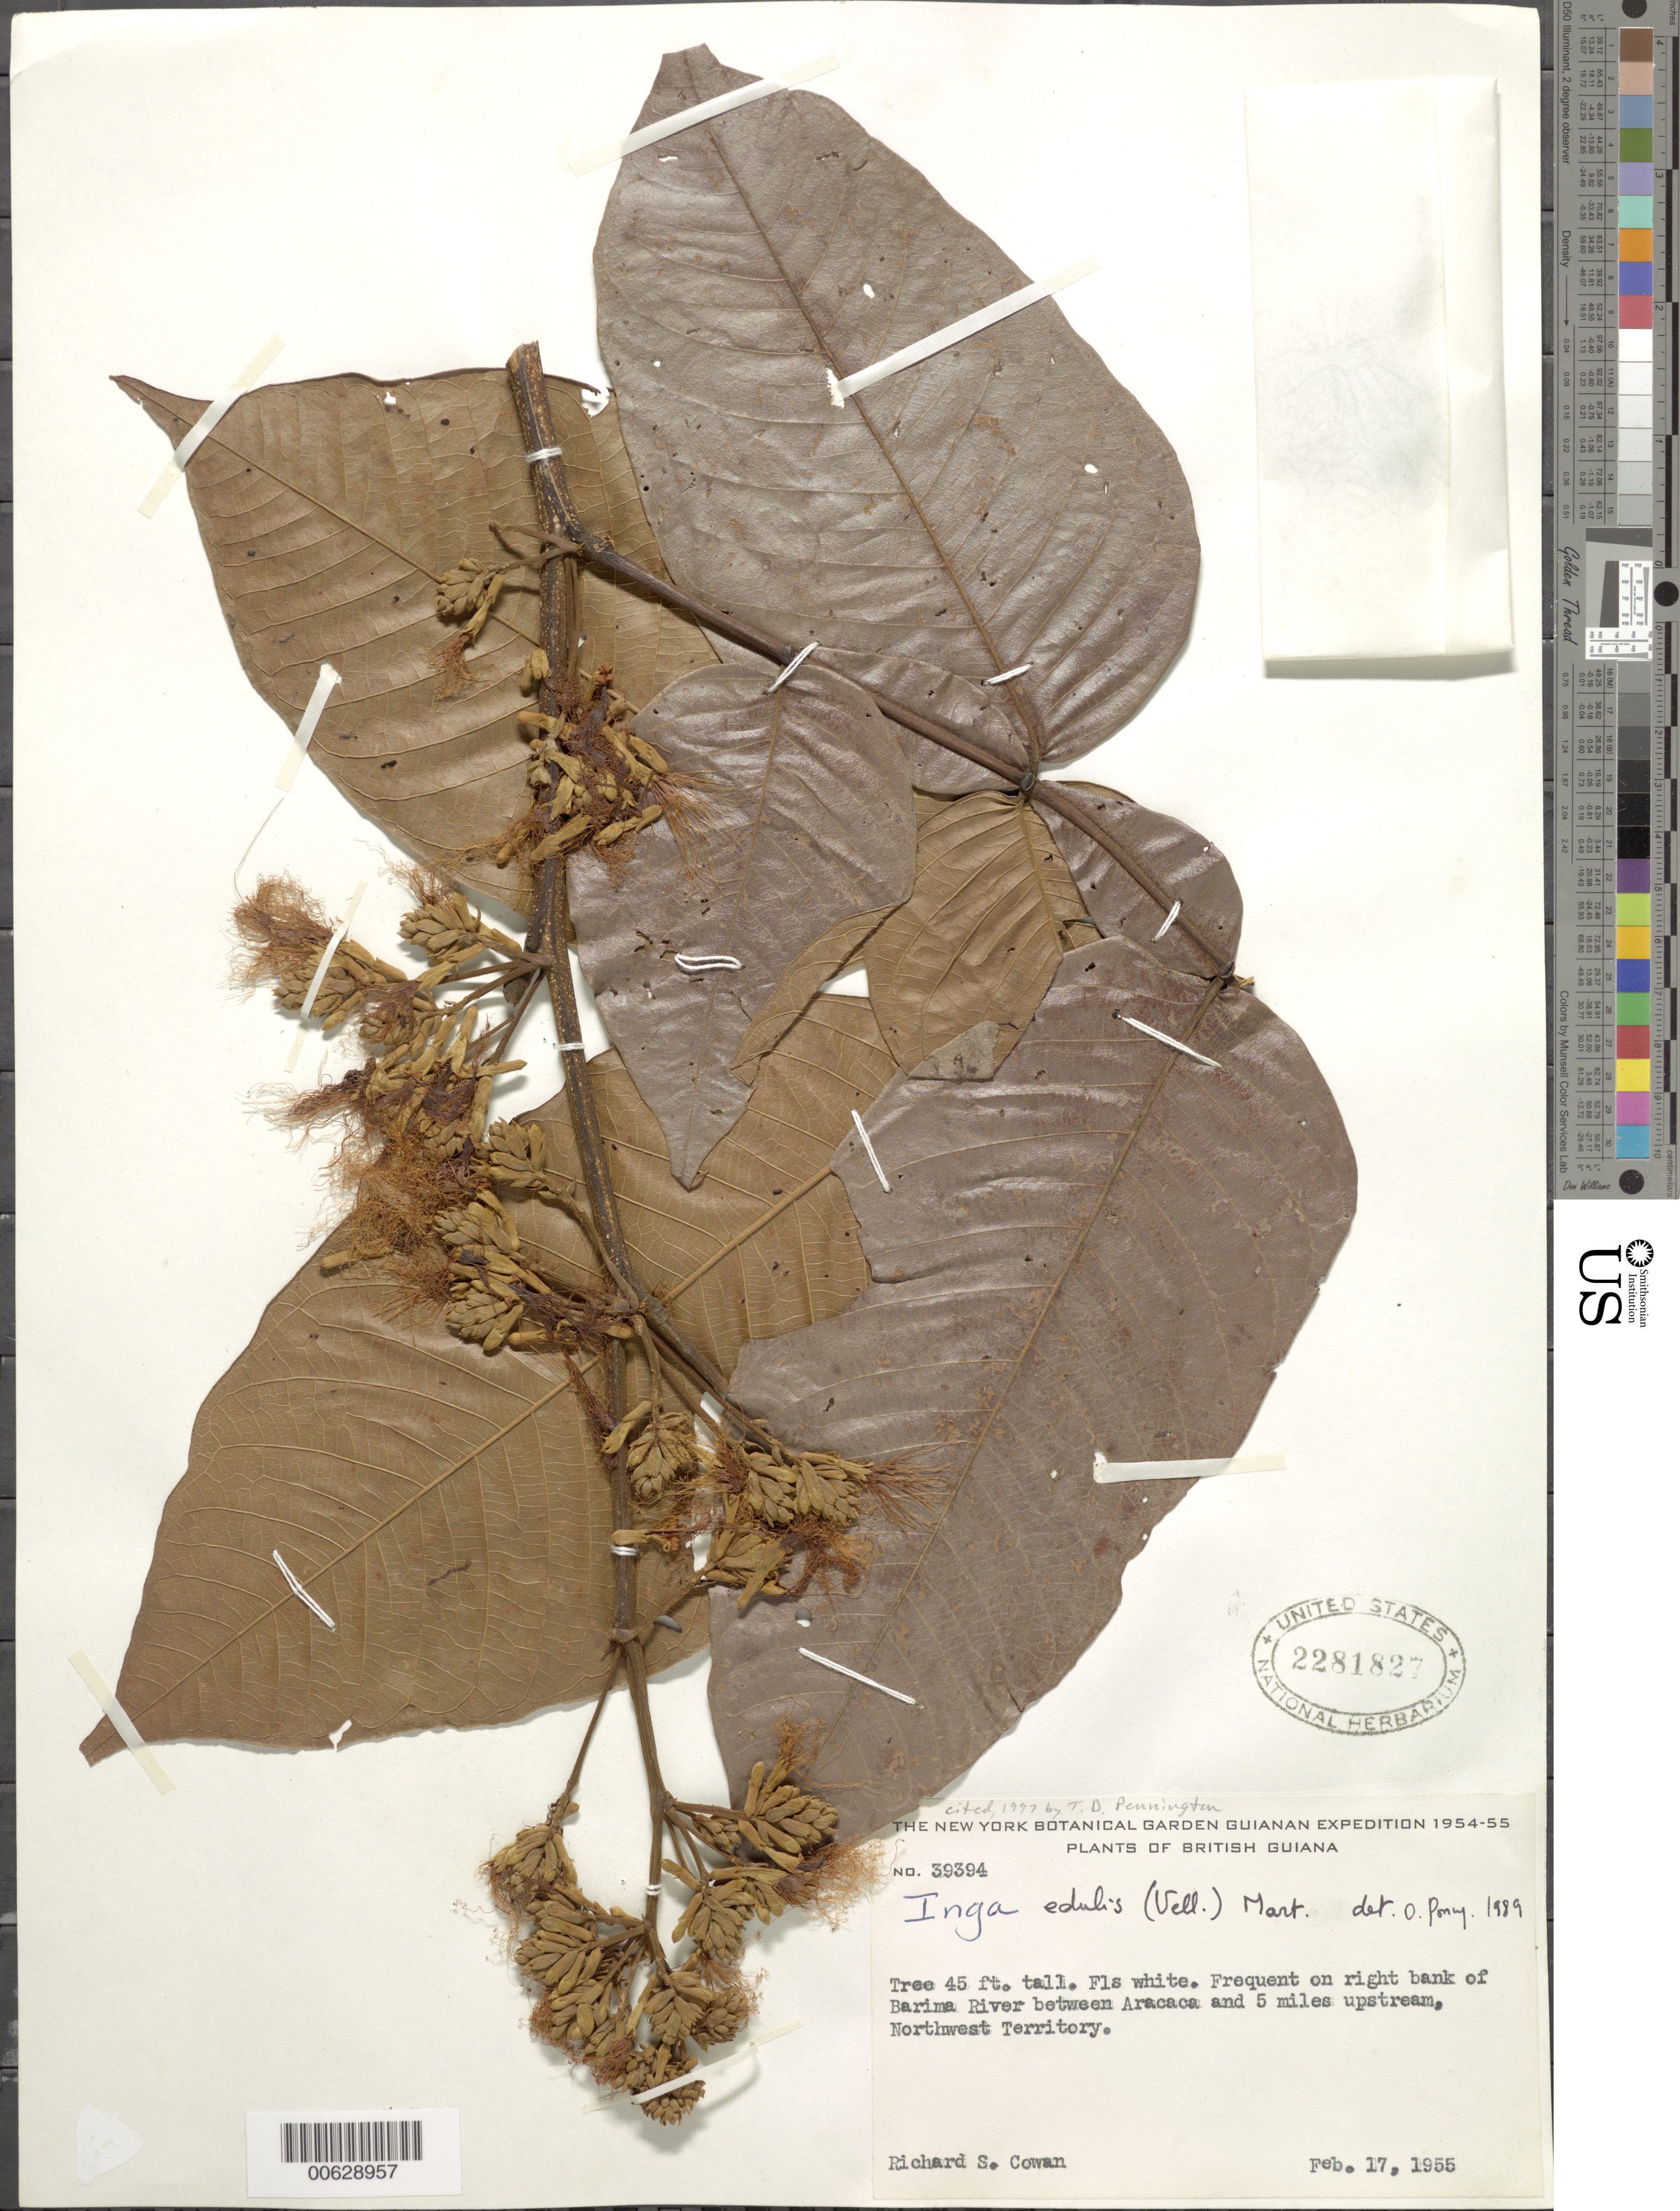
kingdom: Plantae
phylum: Tracheophyta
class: Magnoliopsida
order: Fabales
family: Fabaceae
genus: Inga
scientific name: Inga edulis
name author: Mart.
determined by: Poncy, O.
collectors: R. S. Cowan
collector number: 39394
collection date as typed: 17-Feb-55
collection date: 1955-02-17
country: Guyana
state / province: Barima-Waini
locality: Barima R., between Aracaca and 5 km upstream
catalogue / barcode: US 2281827